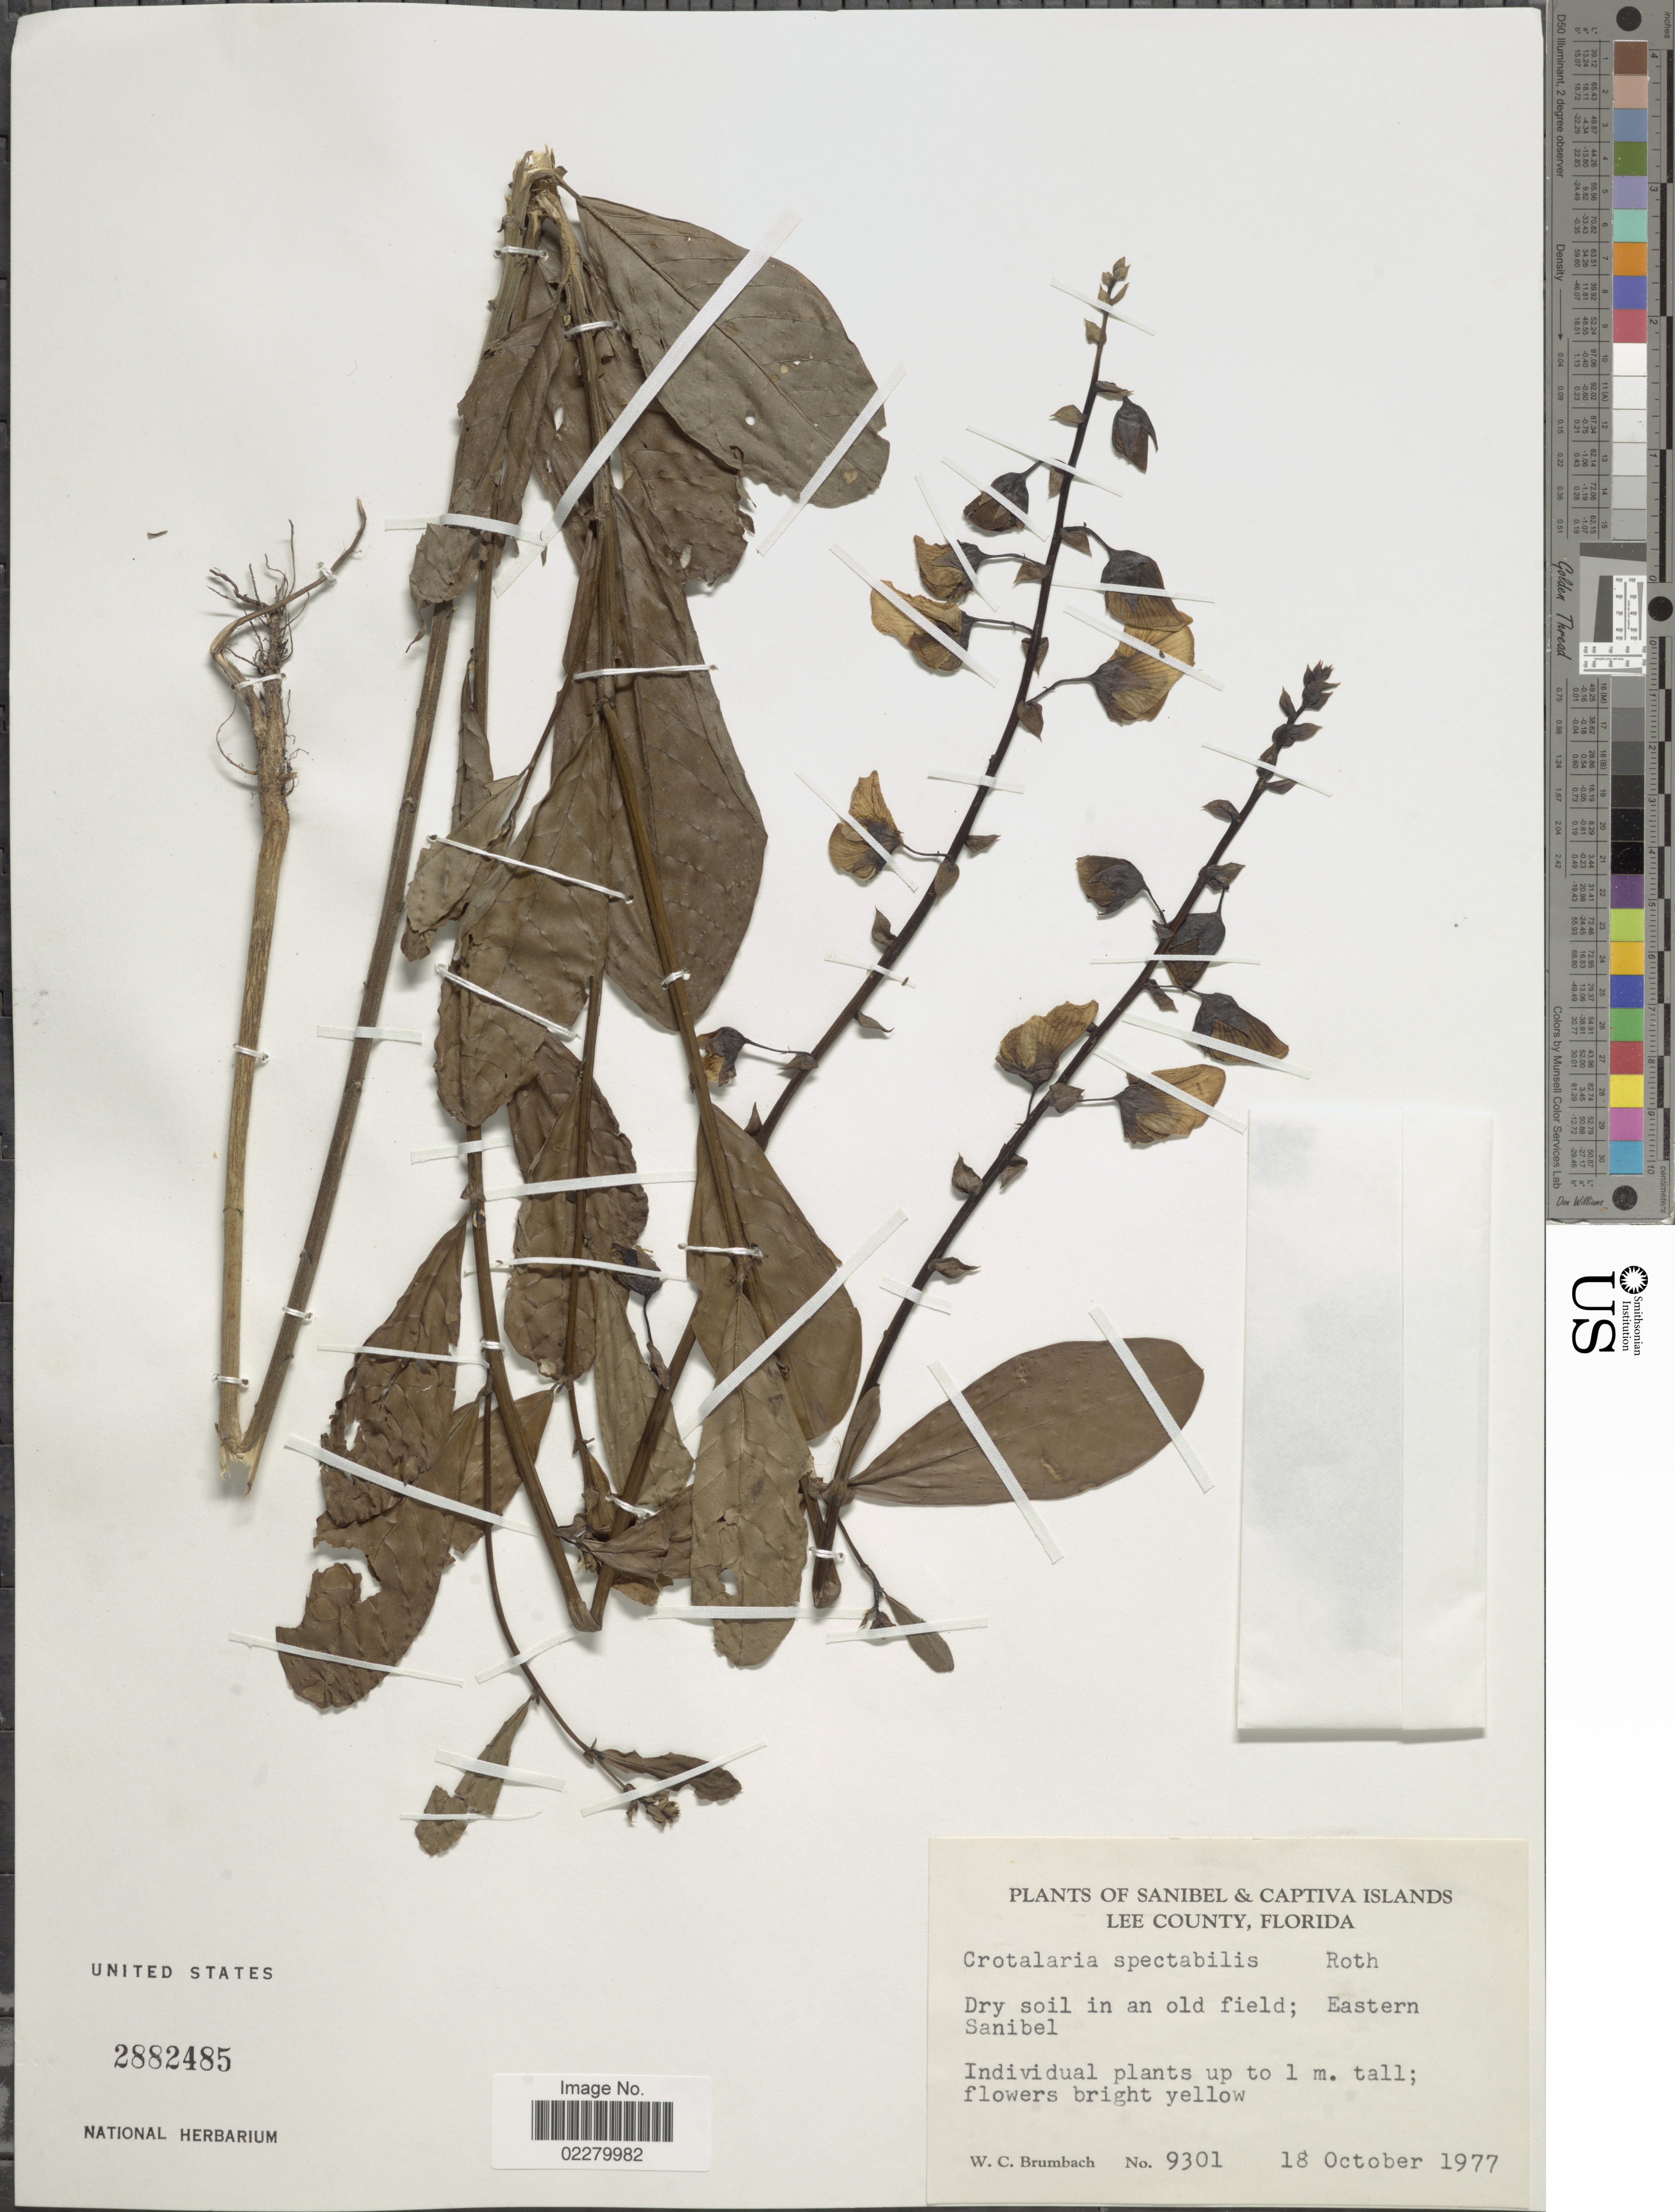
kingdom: Plantae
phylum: Tracheophyta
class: Magnoliopsida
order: Fabales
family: Fabaceae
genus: Crotalaria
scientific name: Crotalaria spectabilis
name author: Roth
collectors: W. C. Brumbach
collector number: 9301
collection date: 1977-10-18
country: United States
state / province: Florida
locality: Sanibel & Captiva Islands. Lee County, Florida. Dry soil in an old field; Eastern Sanibel.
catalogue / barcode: US 2882485